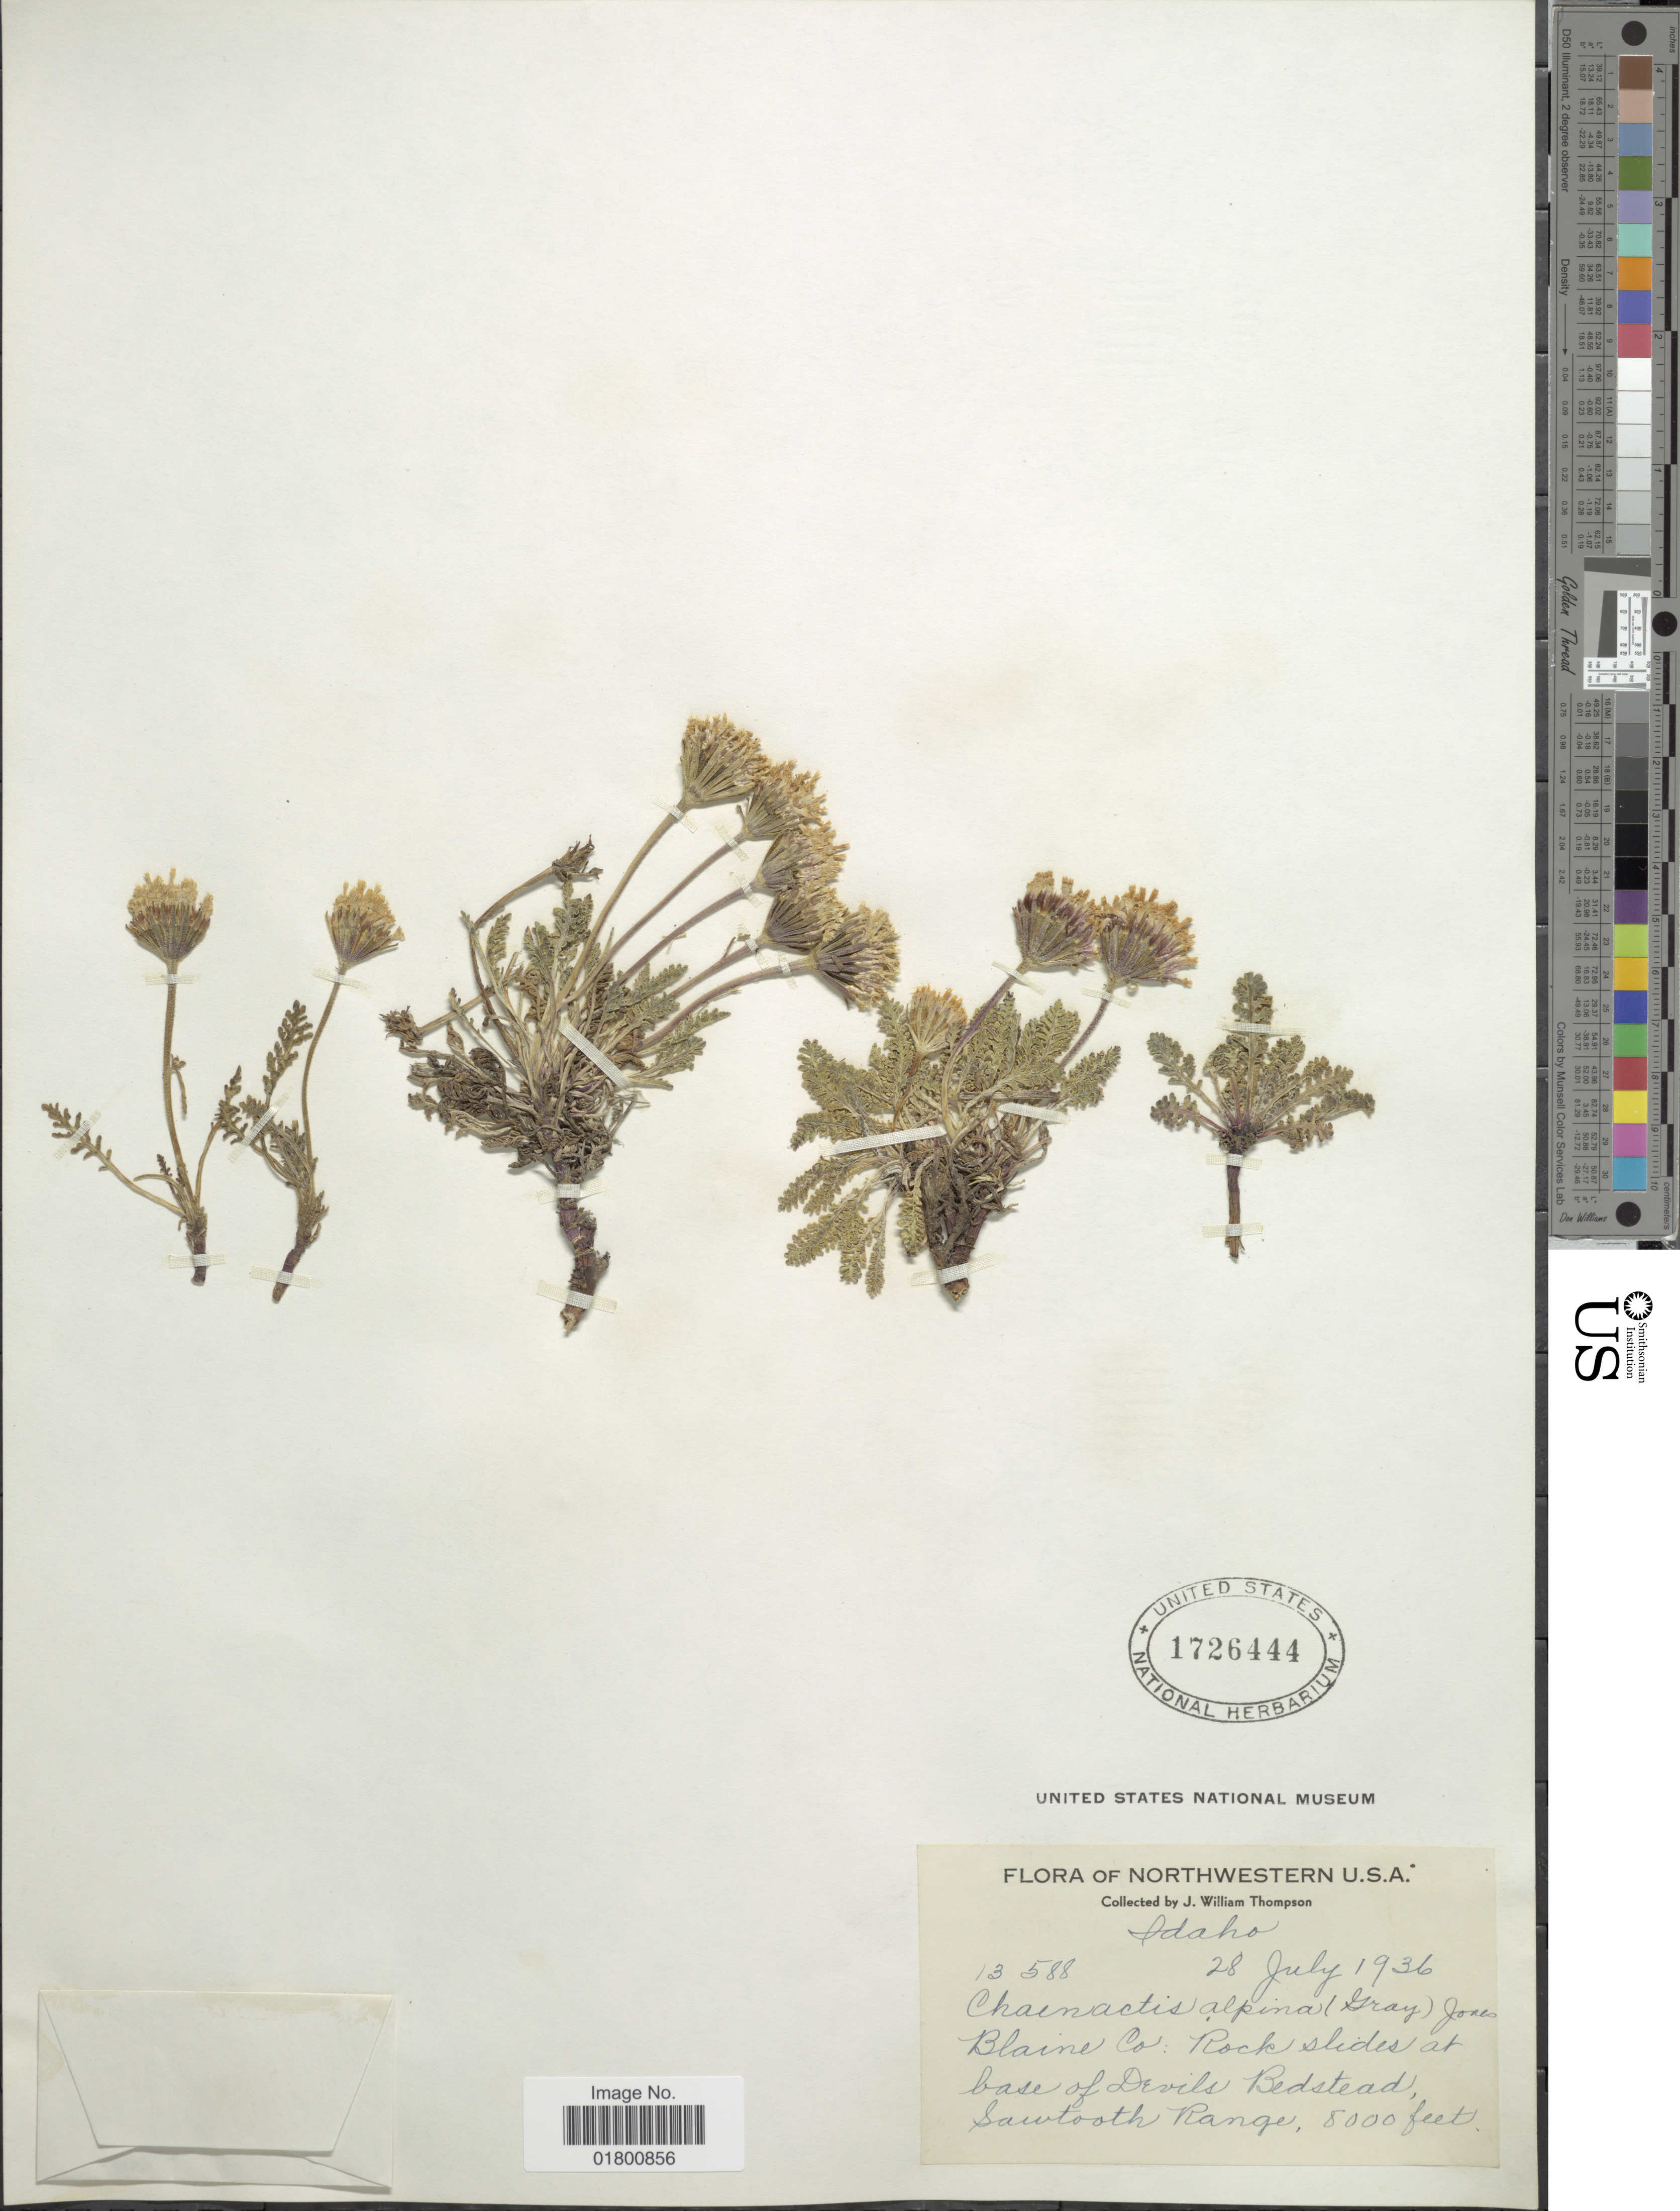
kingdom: Plantae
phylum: Tracheophyta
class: Magnoliopsida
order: Asterales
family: Asteraceae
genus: Chaenactis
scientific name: Chaenactis alpina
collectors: J. W. Thompson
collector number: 13588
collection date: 1936-07-28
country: United States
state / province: Idaho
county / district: Blaine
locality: Rock slides at base of Devils Bedstead, Sawtooth Range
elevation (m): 2438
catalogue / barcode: US 1726444